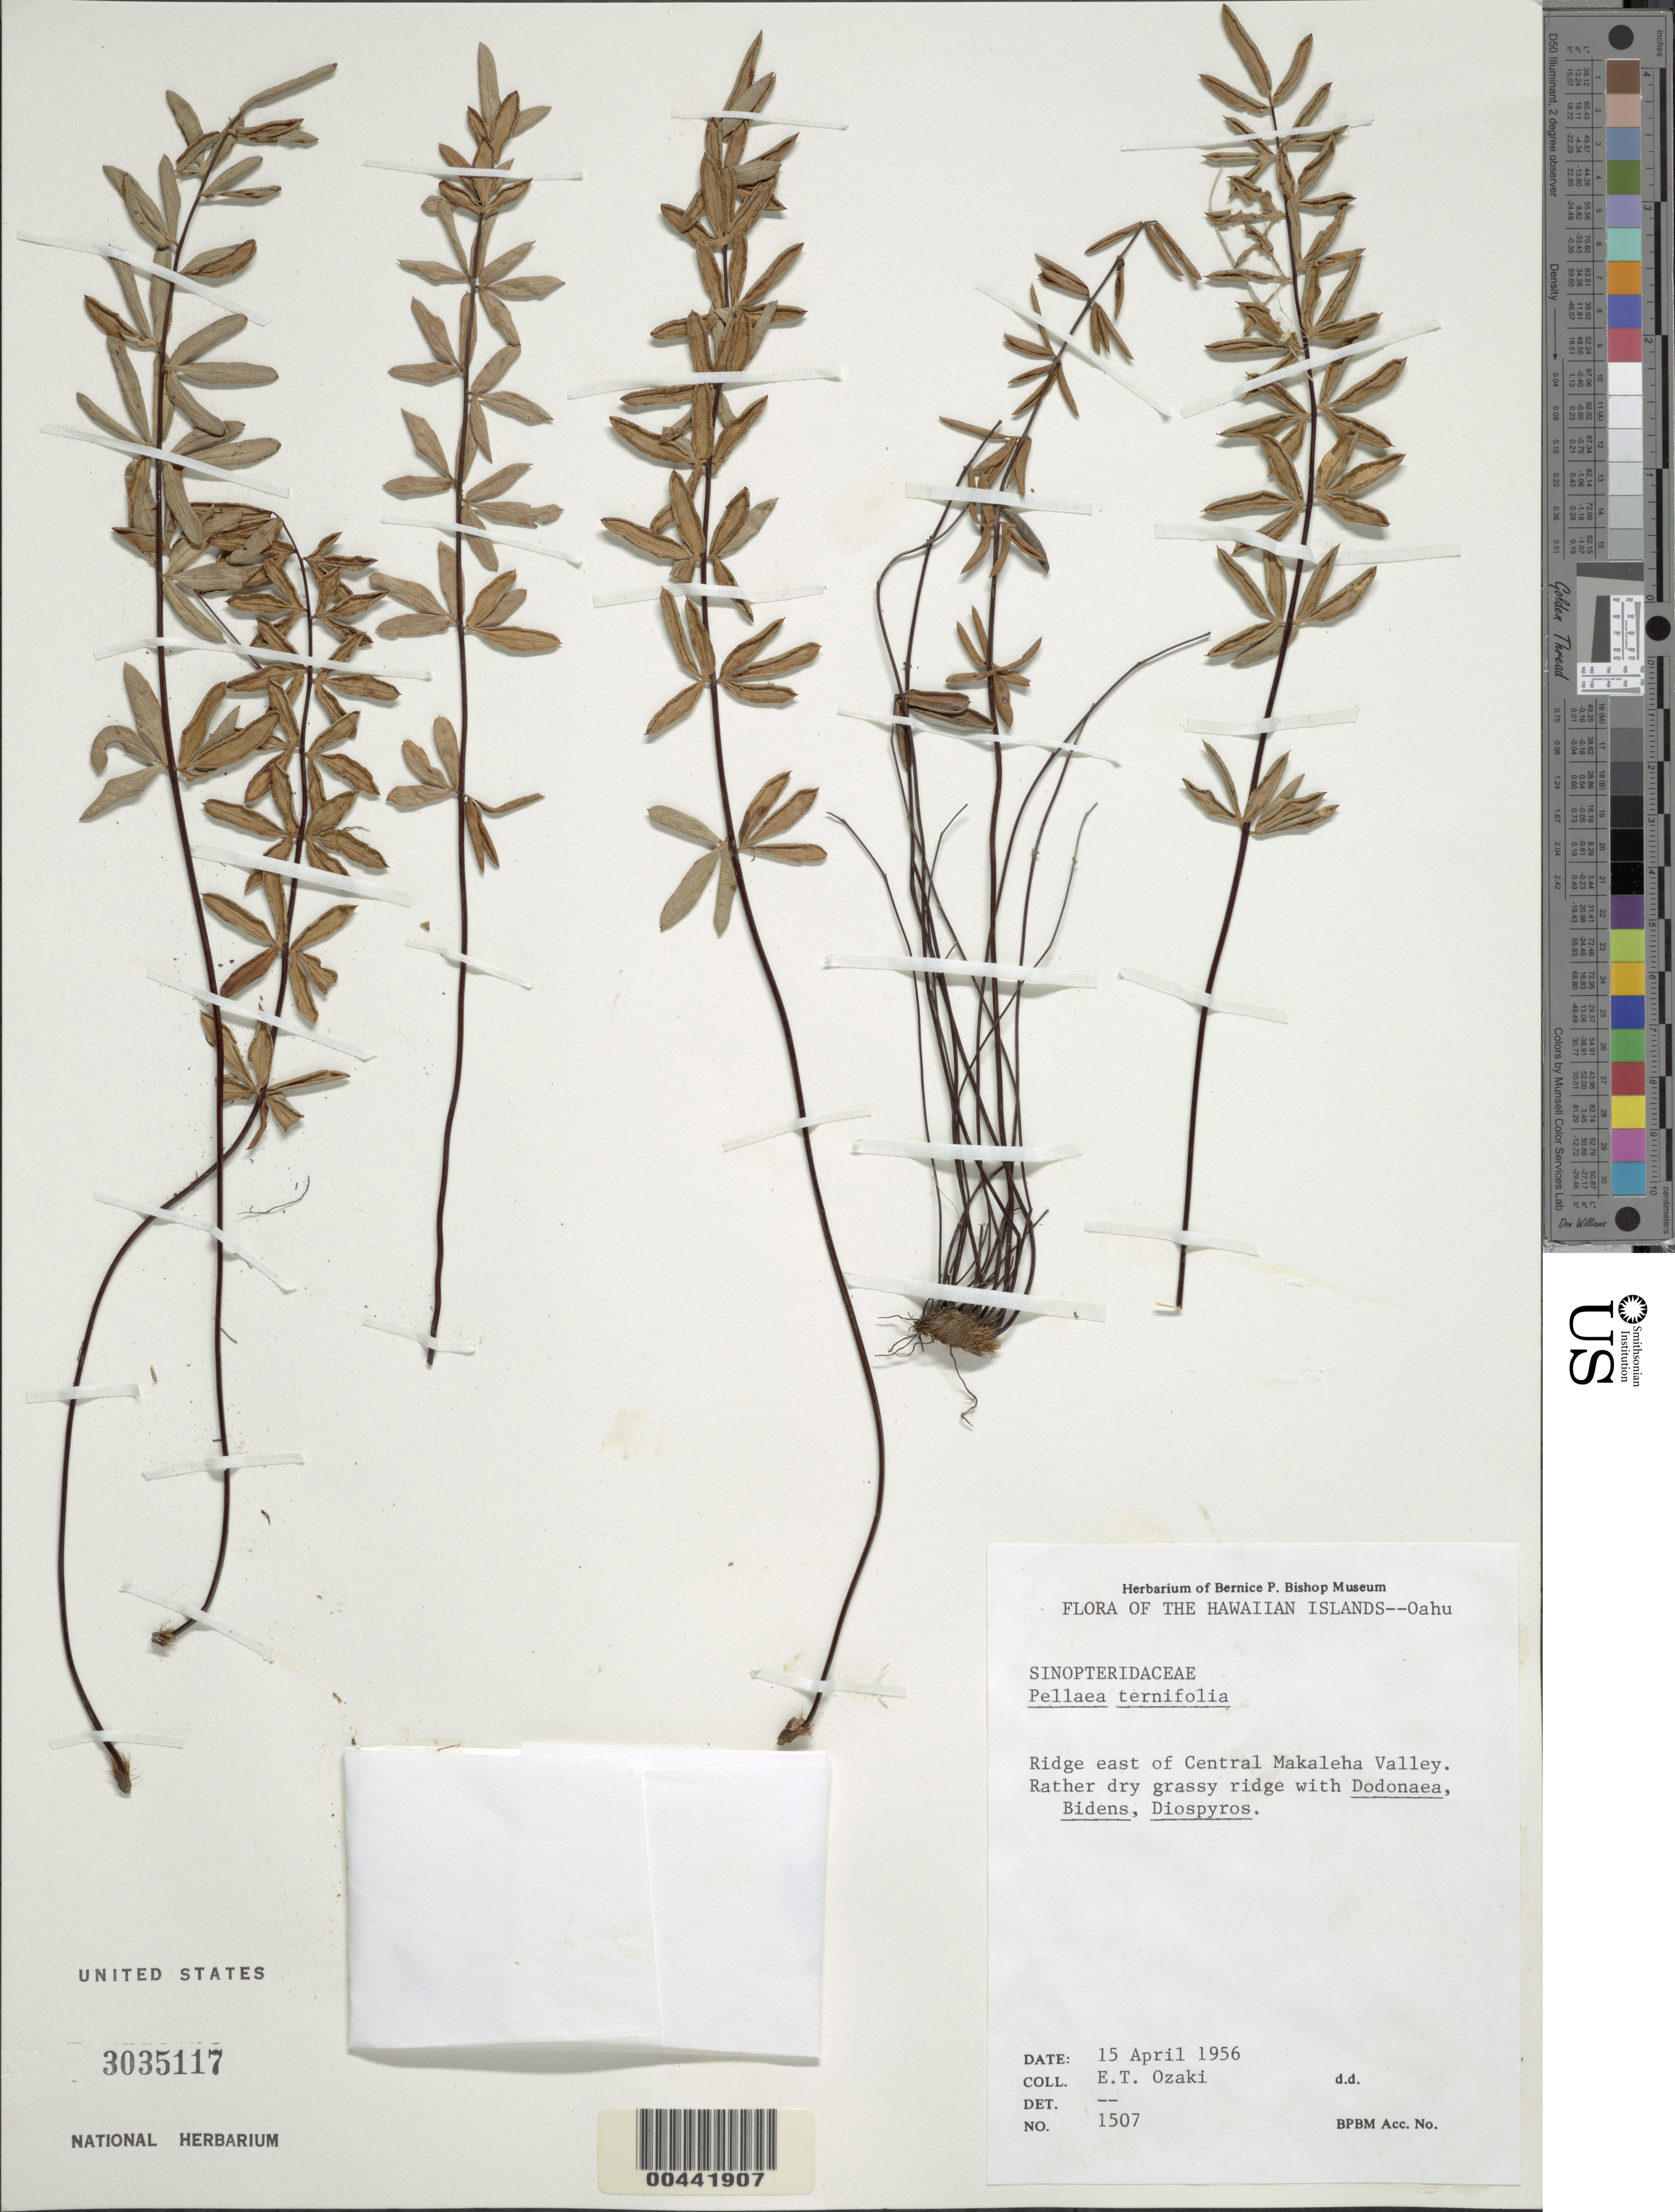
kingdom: Plantae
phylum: Tracheophyta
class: Polypodiopsida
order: Polypodiales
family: Pteridaceae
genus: Pellaea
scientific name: Pellaea ternifolia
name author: (Cav.) Link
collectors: E. Ozaki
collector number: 1507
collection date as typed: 15 Apr 1956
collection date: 1956-04-15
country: United States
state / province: Hawaii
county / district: Honolulu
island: Oahu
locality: Ridge E of Central Makaleha Valley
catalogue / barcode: US 3035117